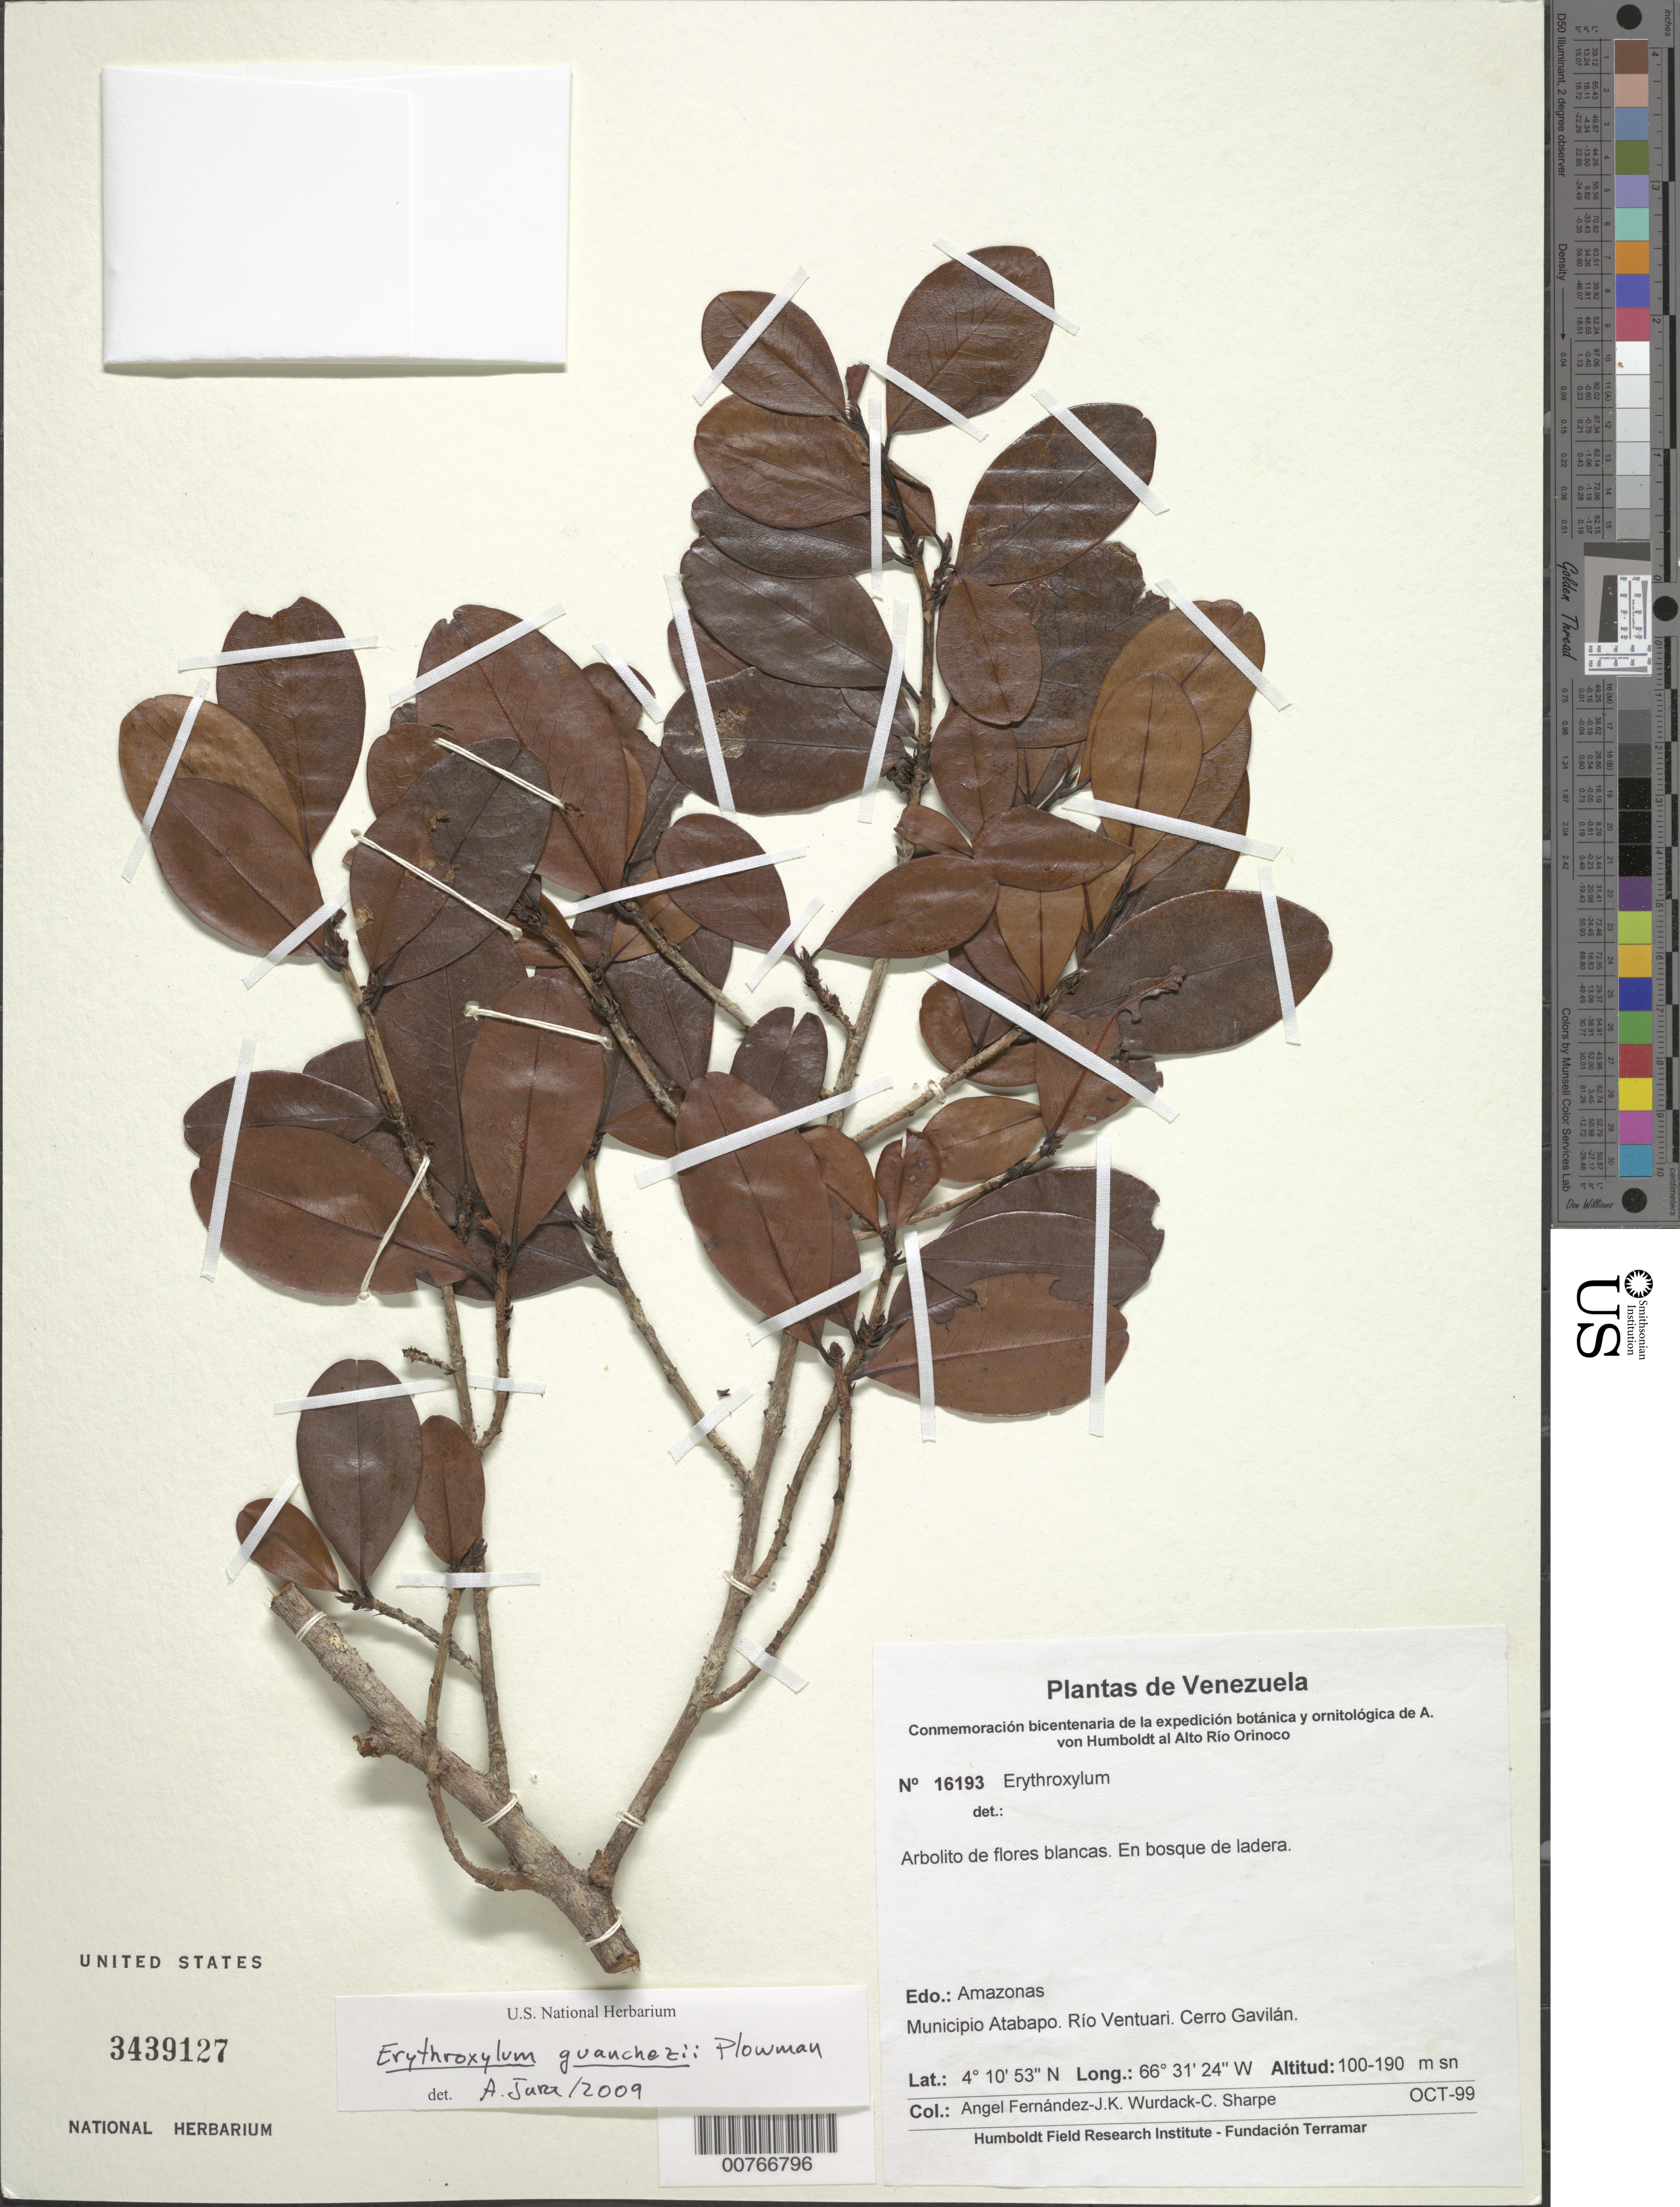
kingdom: Plantae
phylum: Tracheophyta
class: Magnoliopsida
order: Malpighiales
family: Erythroxylaceae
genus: Erythroxylum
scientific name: Erythroxylum guanchezii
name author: Plowman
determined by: Jara, O. A.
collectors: A. Fernández, K. Wurdack & C. Sharpe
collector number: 16193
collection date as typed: Oct-99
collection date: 1999-10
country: Venezuela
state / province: Amazonas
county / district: Atabapo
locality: Río Ventuari, Cerro Gavilán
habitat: Bosque de ladera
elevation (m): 100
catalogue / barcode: US 3439127